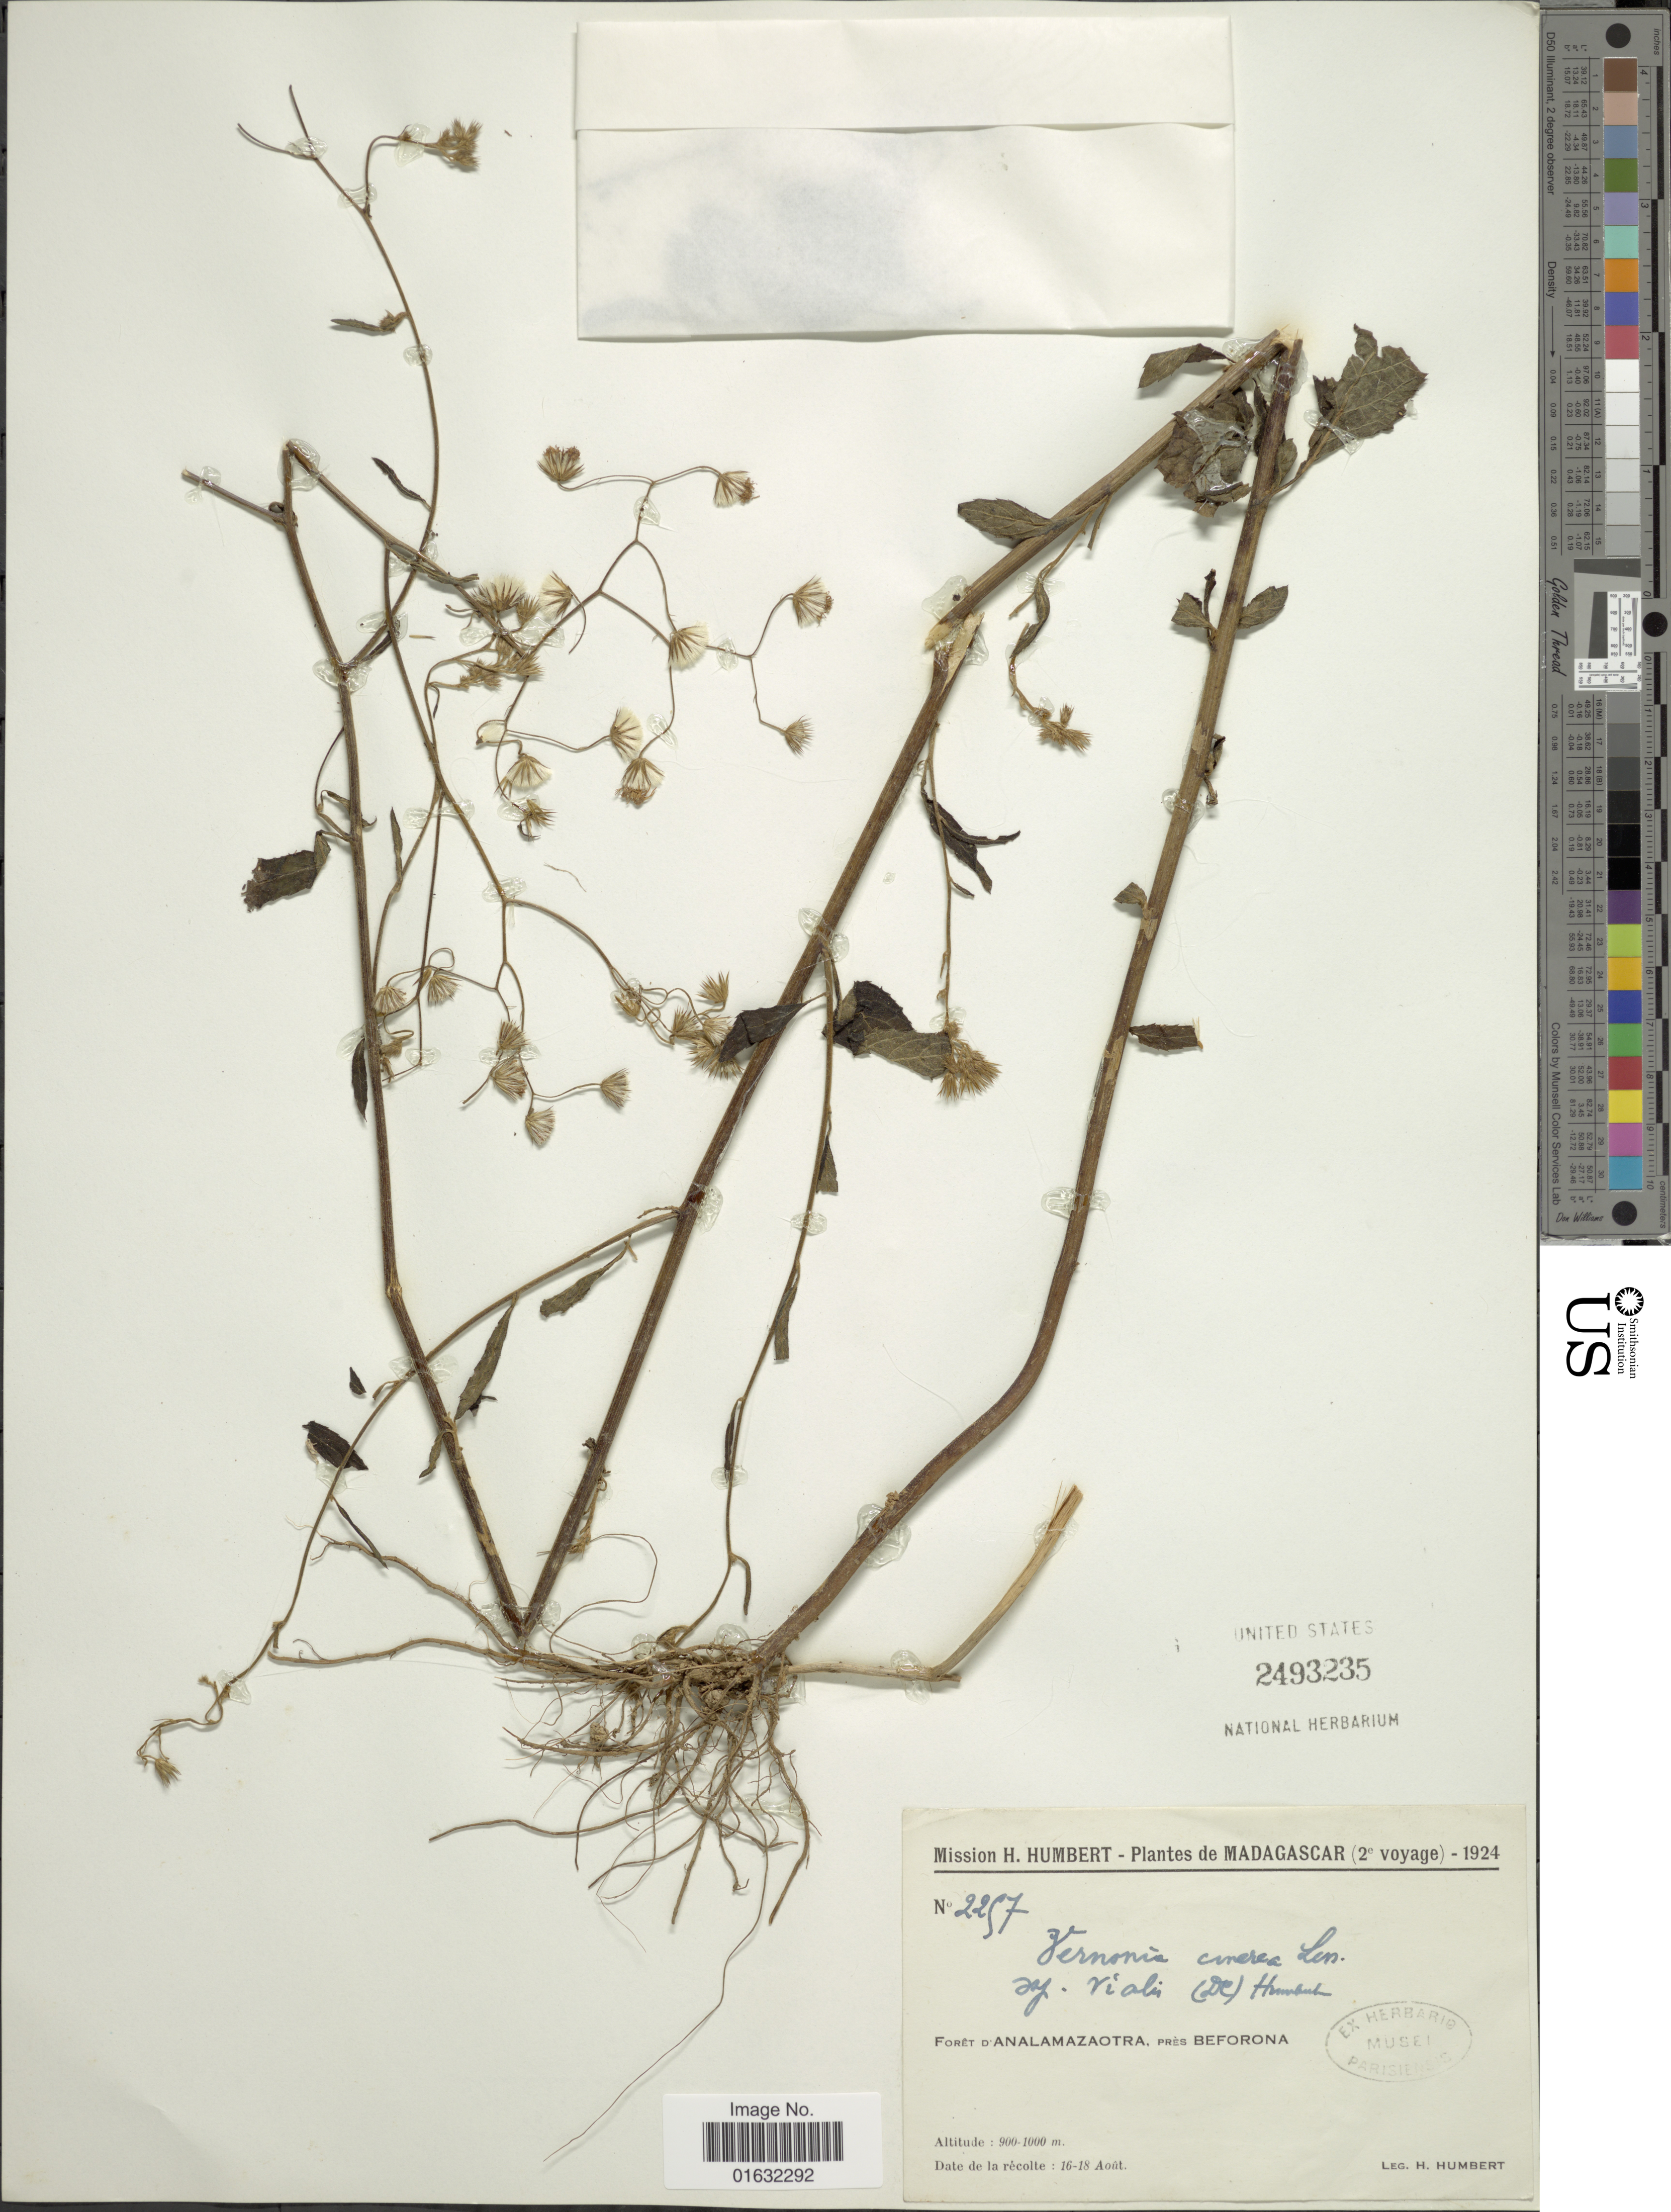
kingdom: Plantae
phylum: Tracheophyta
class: Magnoliopsida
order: Asterales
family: Asteraceae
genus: Cyanthillium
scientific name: Cyanthillium cinereum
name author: (L.) H. Rob.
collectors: H. Humbert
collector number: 2257*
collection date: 1924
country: Madagascar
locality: Foret d'Analamazaotra, pres Beforona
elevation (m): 900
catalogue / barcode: US 2493235